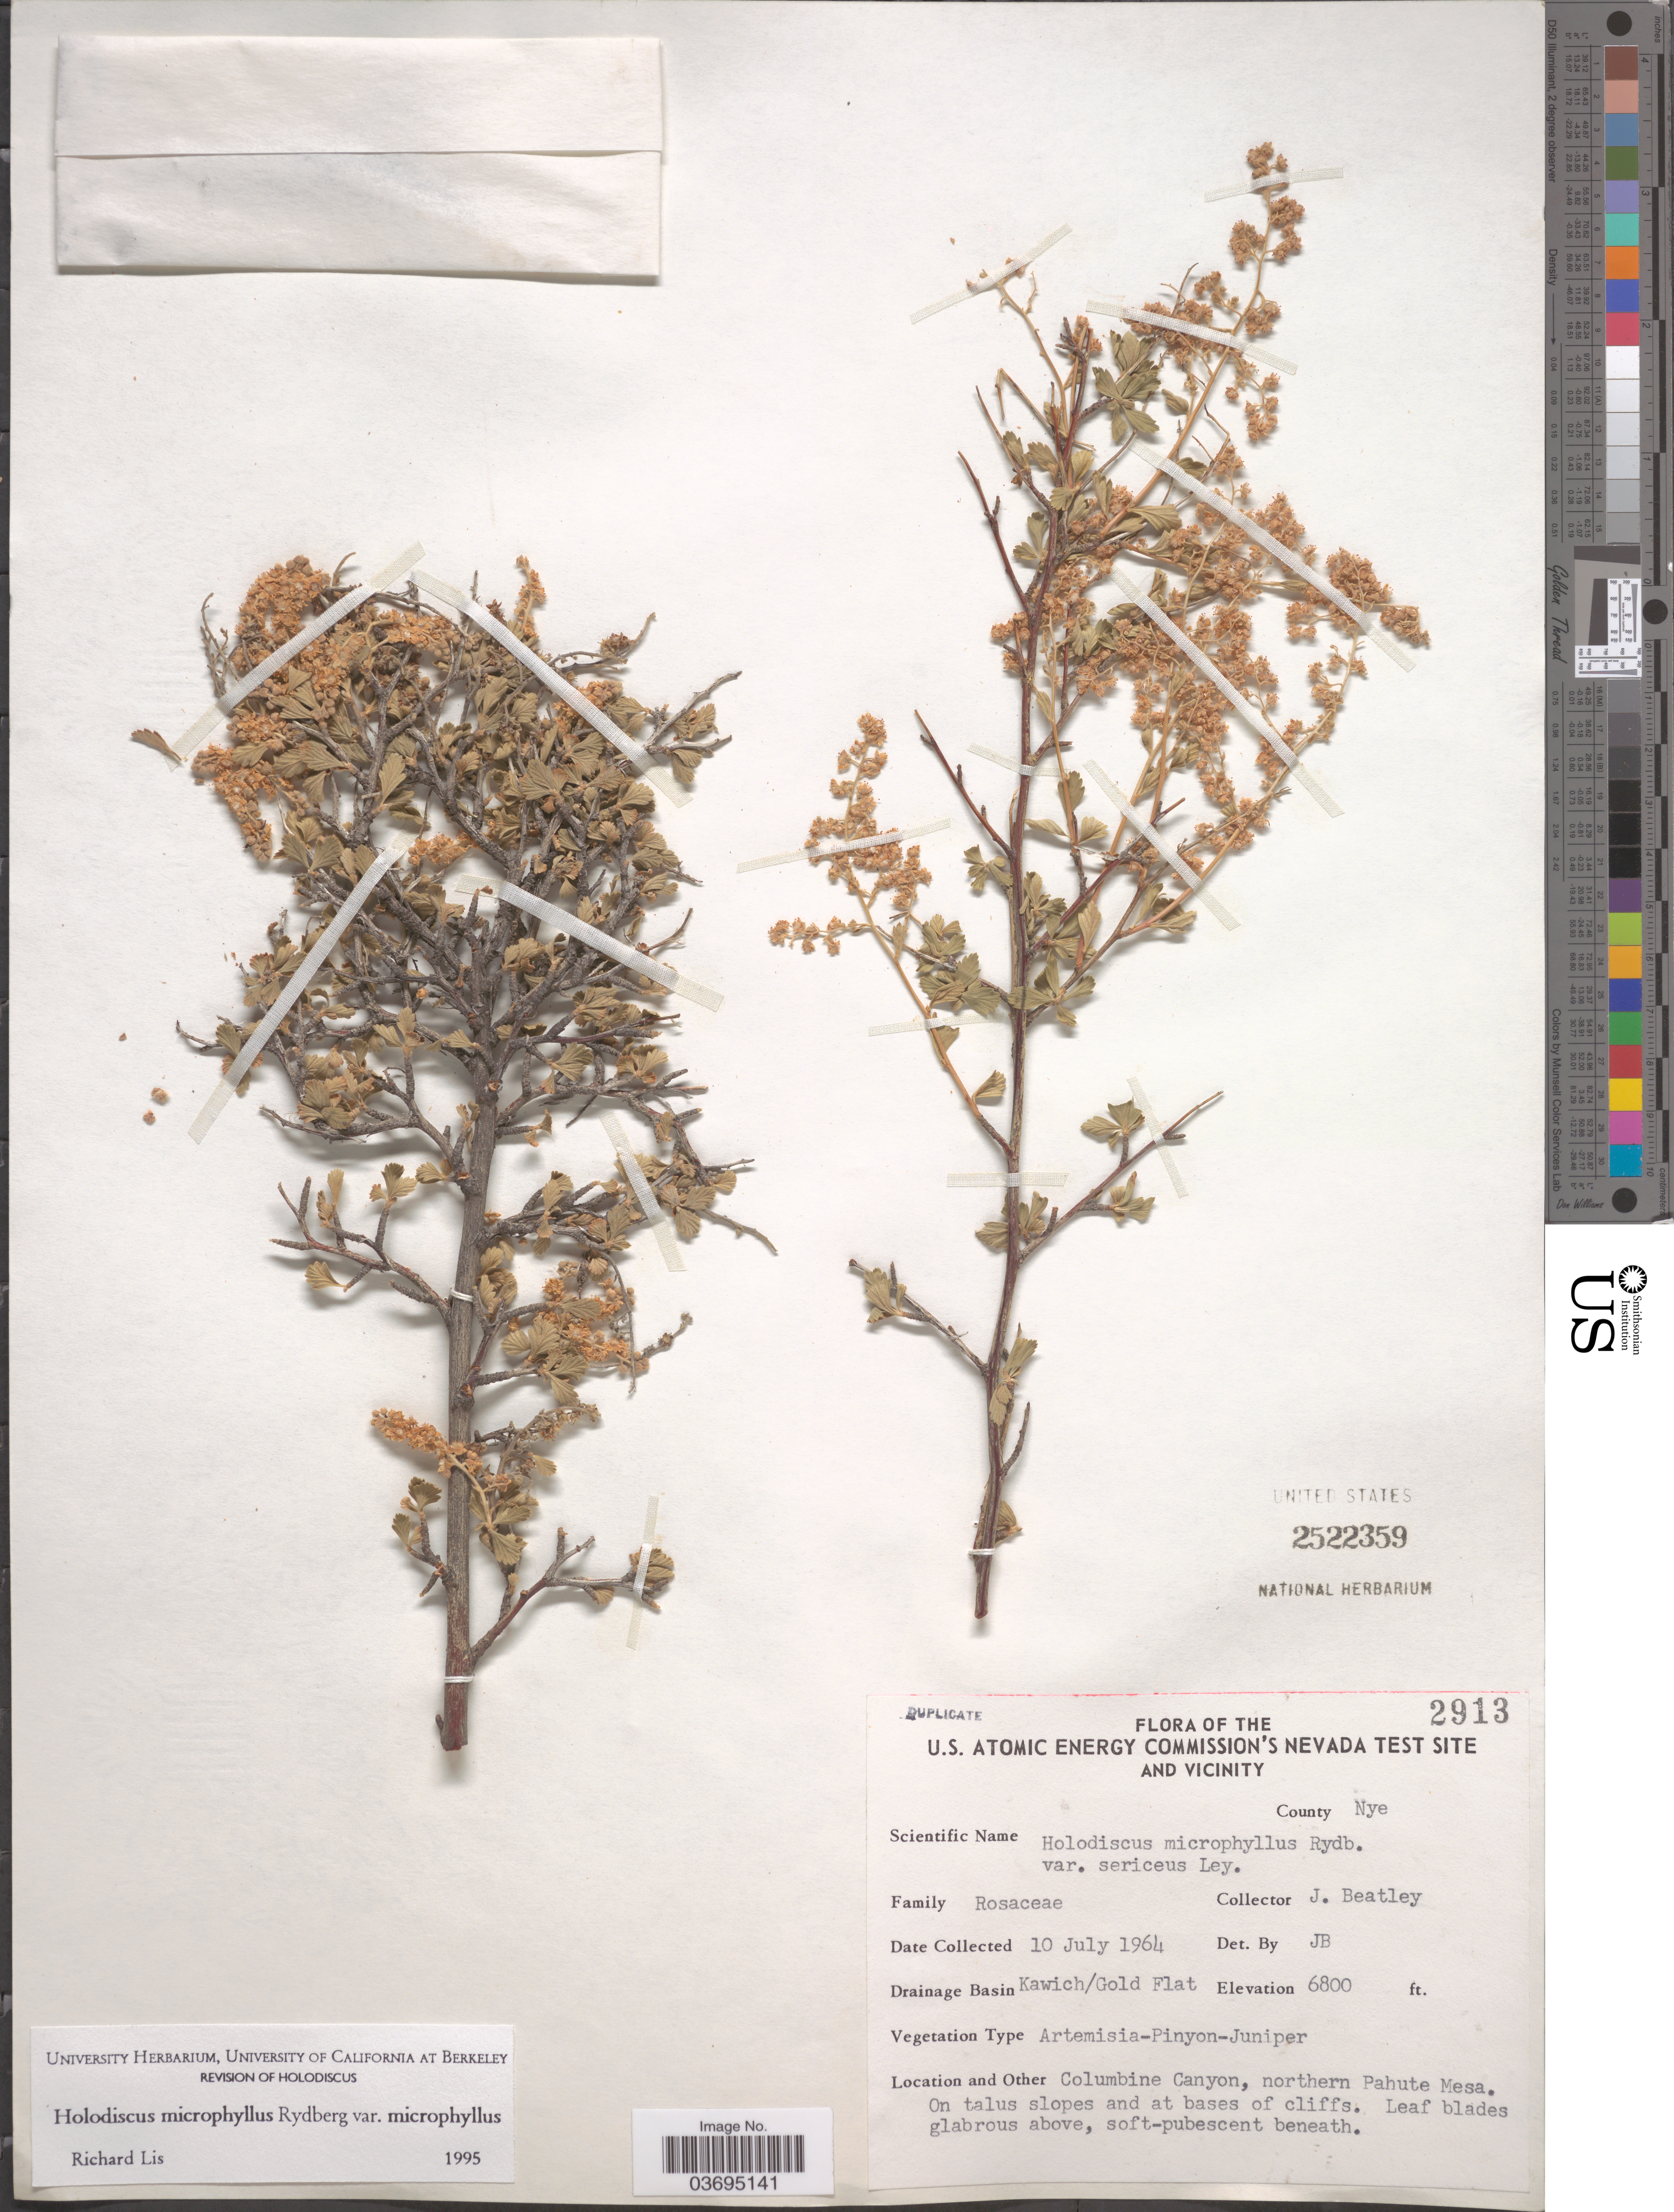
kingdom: Plantae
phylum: Tracheophyta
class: Magnoliopsida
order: Rosales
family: Rosaceae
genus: Holodiscus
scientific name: Holodiscus discolor var. microphyllus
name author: (Rydb.) Jeps.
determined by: Strong, Mark T., (BOT), Smithsonian Institution - National Museum of Natural History (UNITED STATES)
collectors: J. C. Beatley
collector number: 2913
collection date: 1964-07-10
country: United States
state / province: Nevada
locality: U. A. Atomic Energy Commission's Nevada Test Site and Vicinity. County Nye. Drainage Basin Kawich/ Gold Flat. Columbine Canyon, northern Pahute Mesa.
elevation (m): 2073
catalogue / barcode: US 2522359